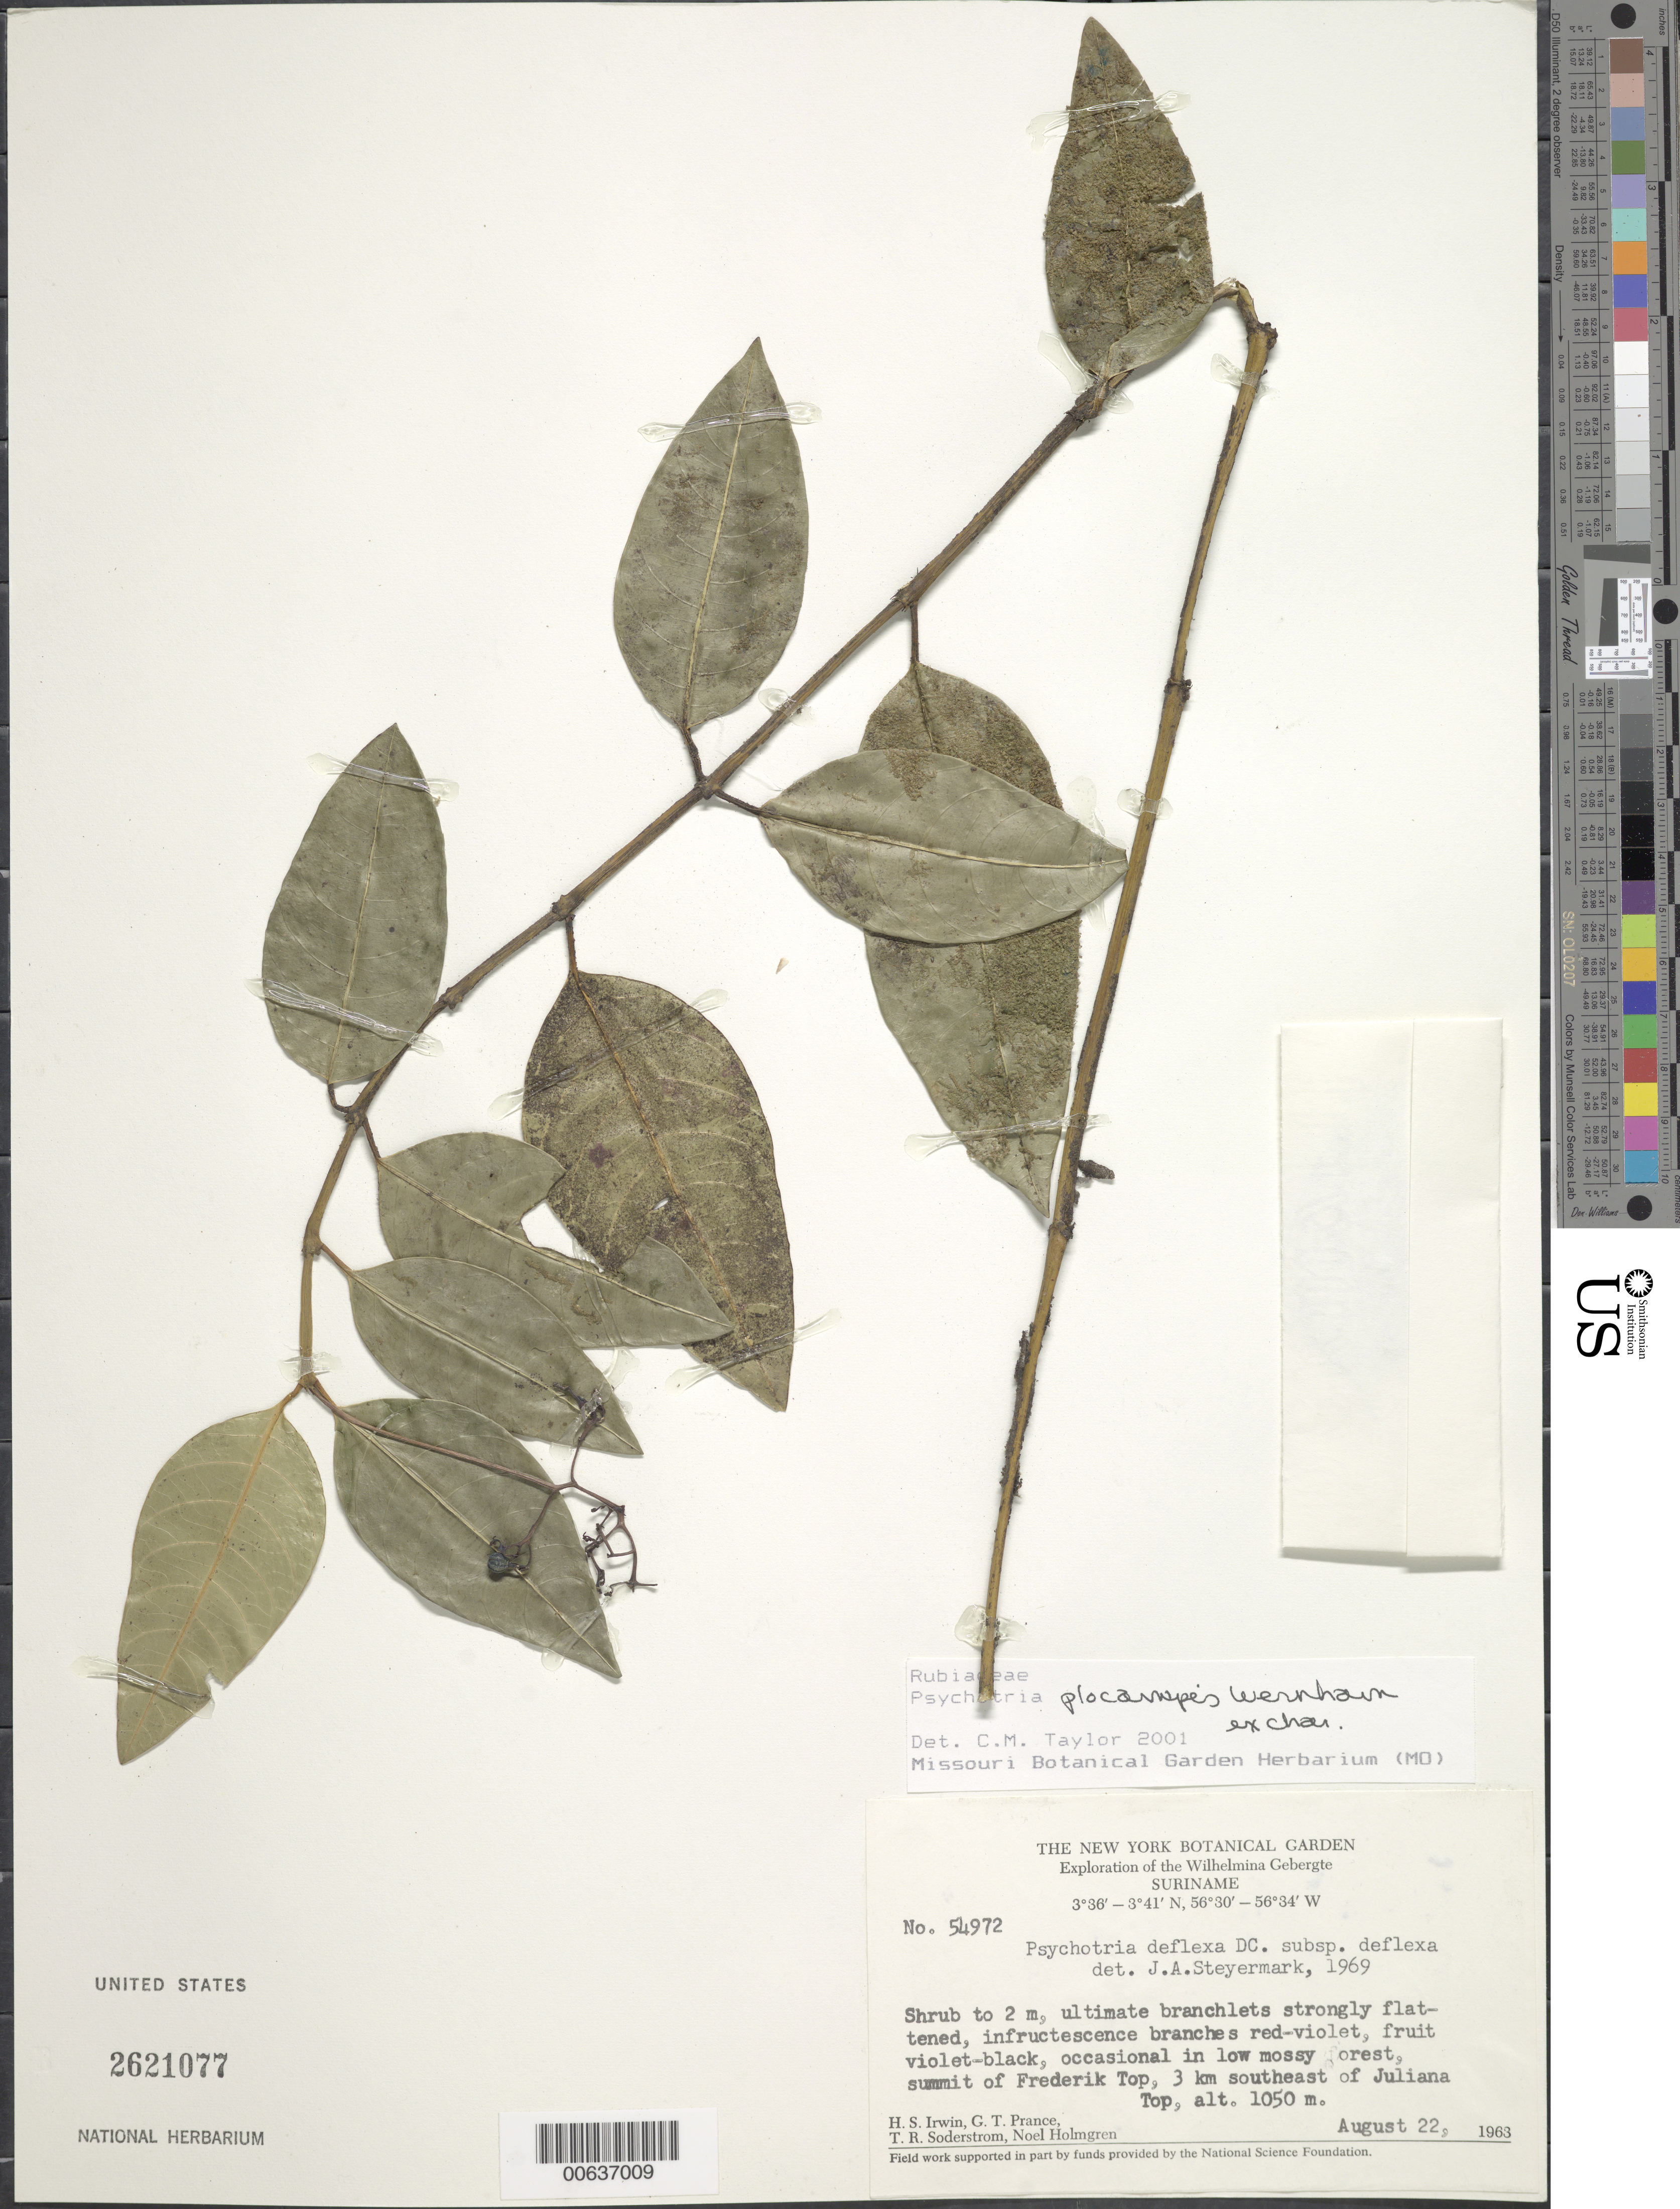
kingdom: Plantae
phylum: Tracheophyta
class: Magnoliopsida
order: Gentianales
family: Rubiaceae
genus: Palicourea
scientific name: Palicourea plocamipes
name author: (Wernham) Delprete & J.H. Kirkbr.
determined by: Kirkbride, J. H., Jr.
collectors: H. Irwin, G. T. Prance, T. R. Soderstrom & N. H. Holmgren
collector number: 54972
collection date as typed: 22-Aug-63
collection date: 1963-08-22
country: Suriname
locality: Frederik Top, 3 km SE of Juliana Top, Wilhelmina Gebergte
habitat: Low mossy forest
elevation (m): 1050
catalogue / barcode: US 2621077